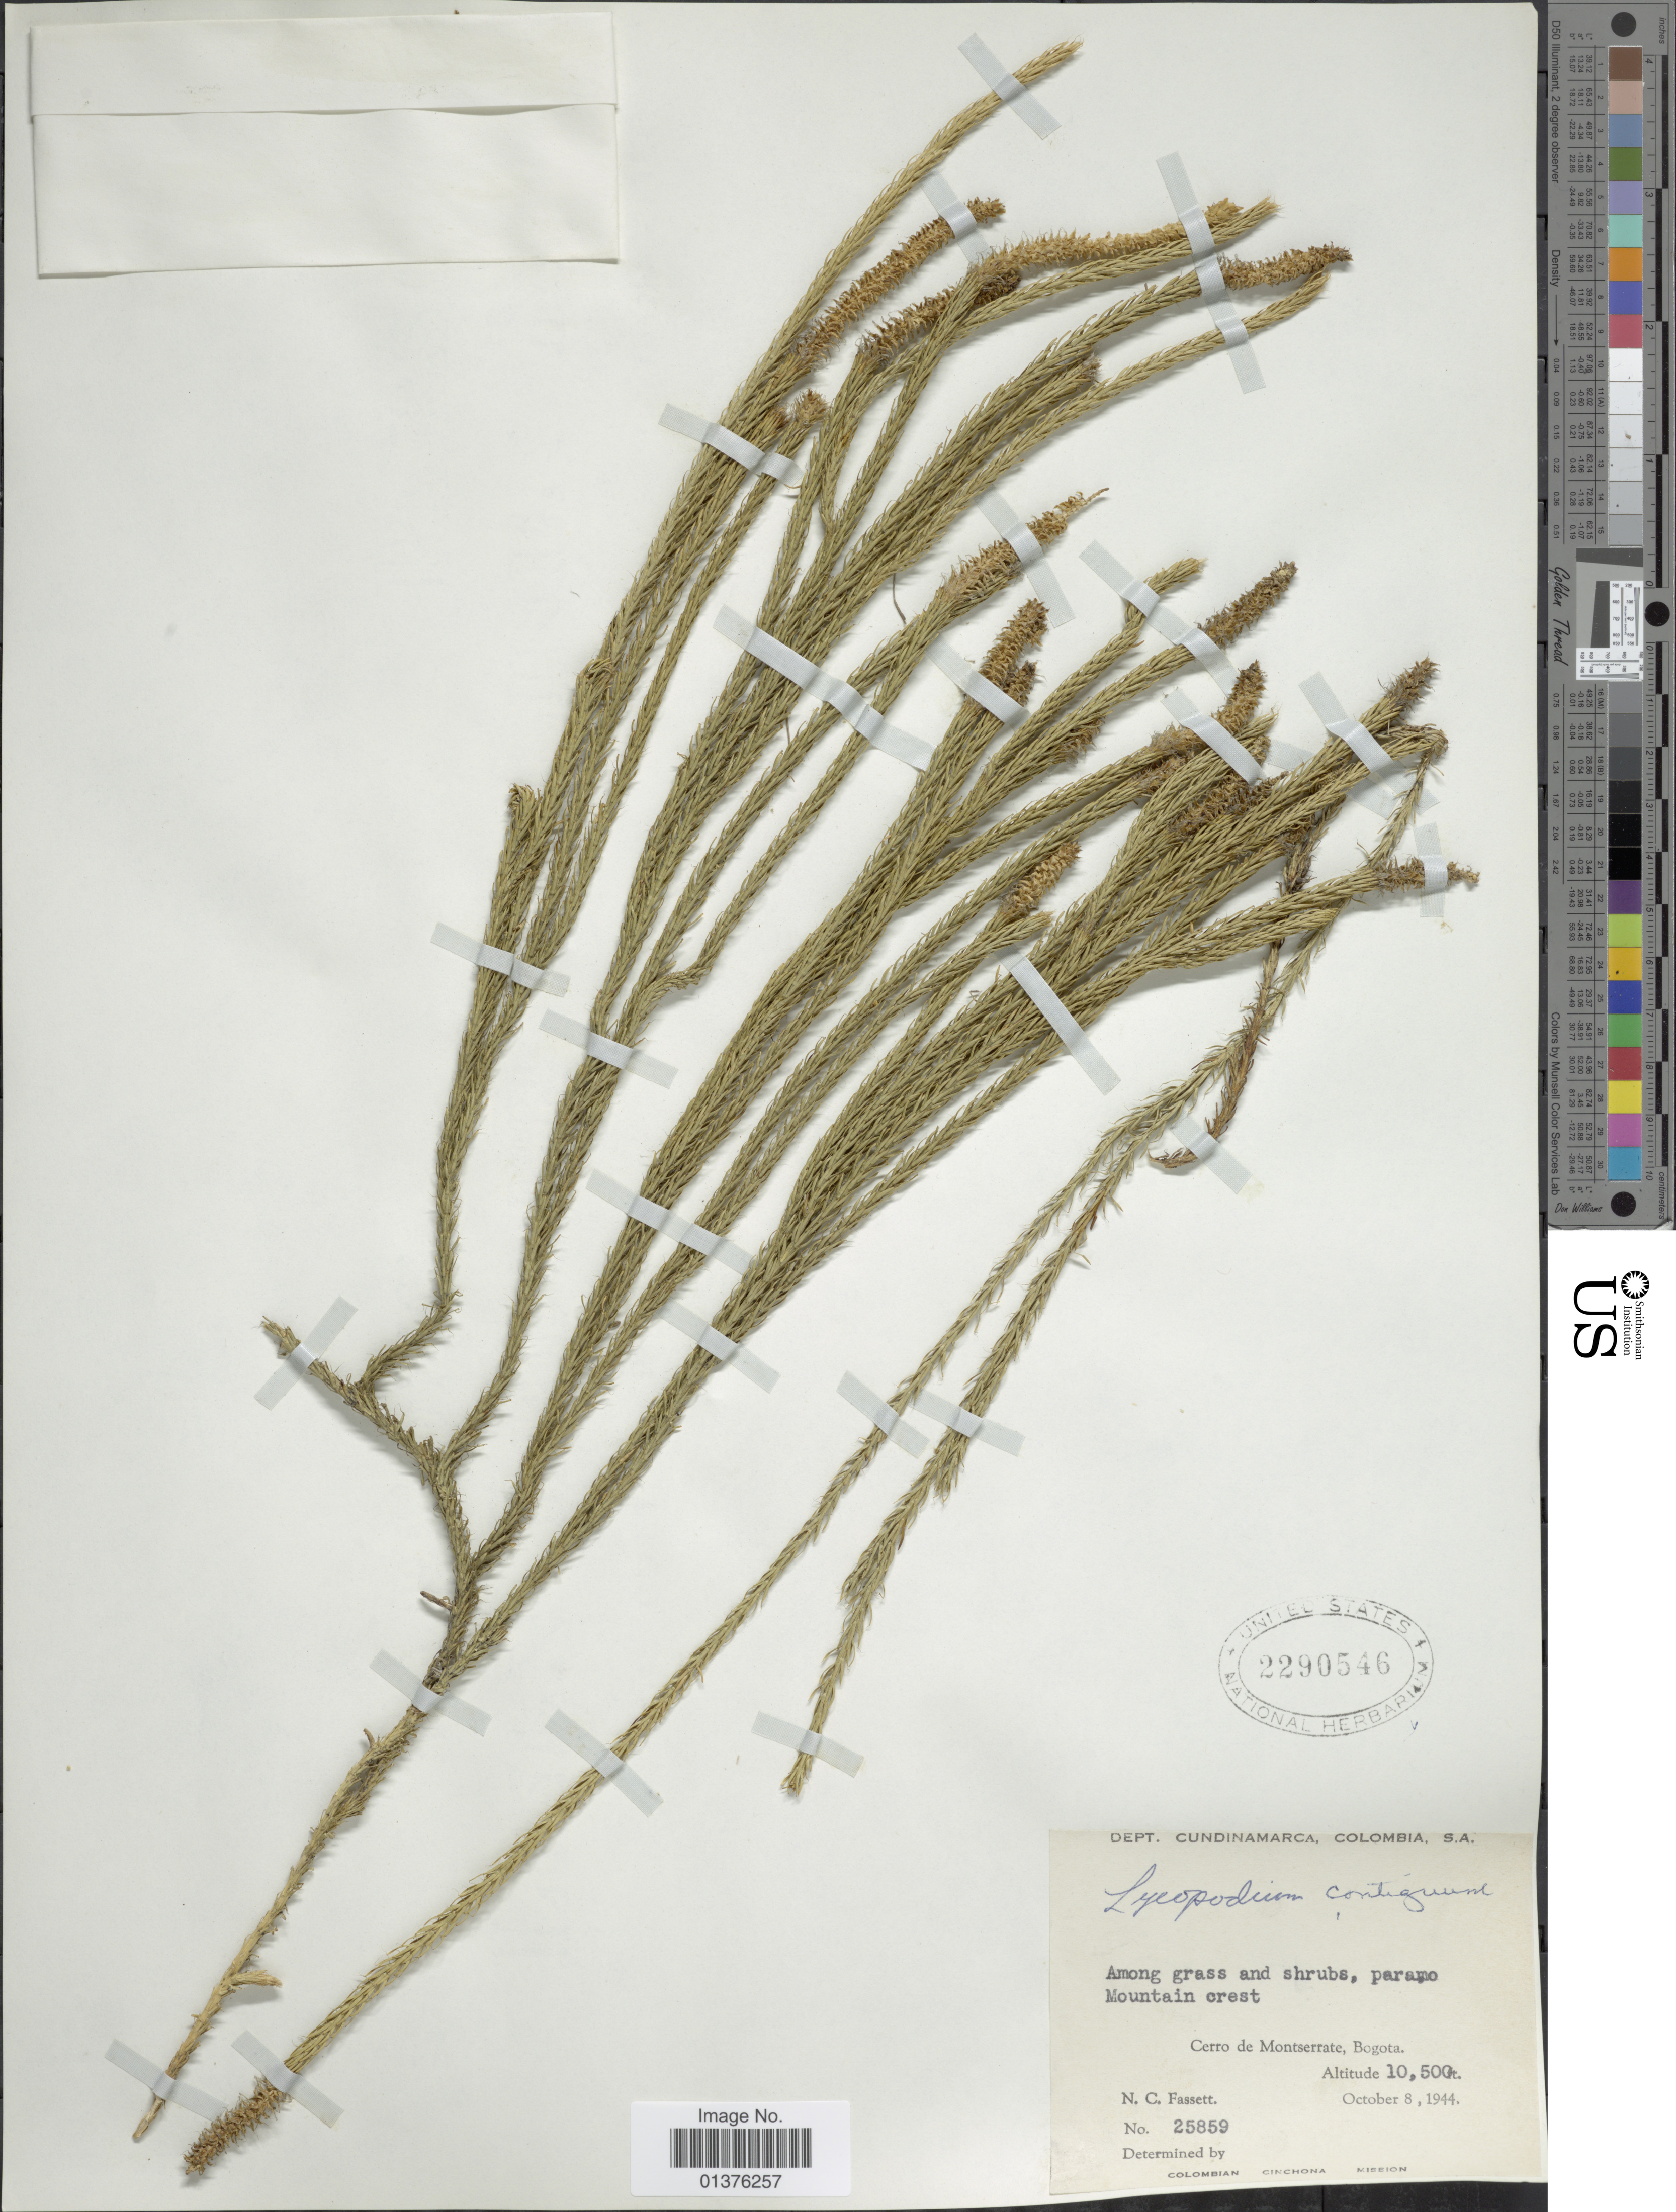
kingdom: Plantae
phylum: Tracheophyta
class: Lycopodiopsida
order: Lycopodiales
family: Lycopodiaceae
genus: Lycopodium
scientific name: Lycopodium clavatum subsp. contiguum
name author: (Klotzsch) B. Øllg.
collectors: N. C. Fassett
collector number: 25859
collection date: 1944-10-08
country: Colombia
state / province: Cundinamarca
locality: Cerro de Montserrate, Bogota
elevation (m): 3200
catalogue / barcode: US 2290546